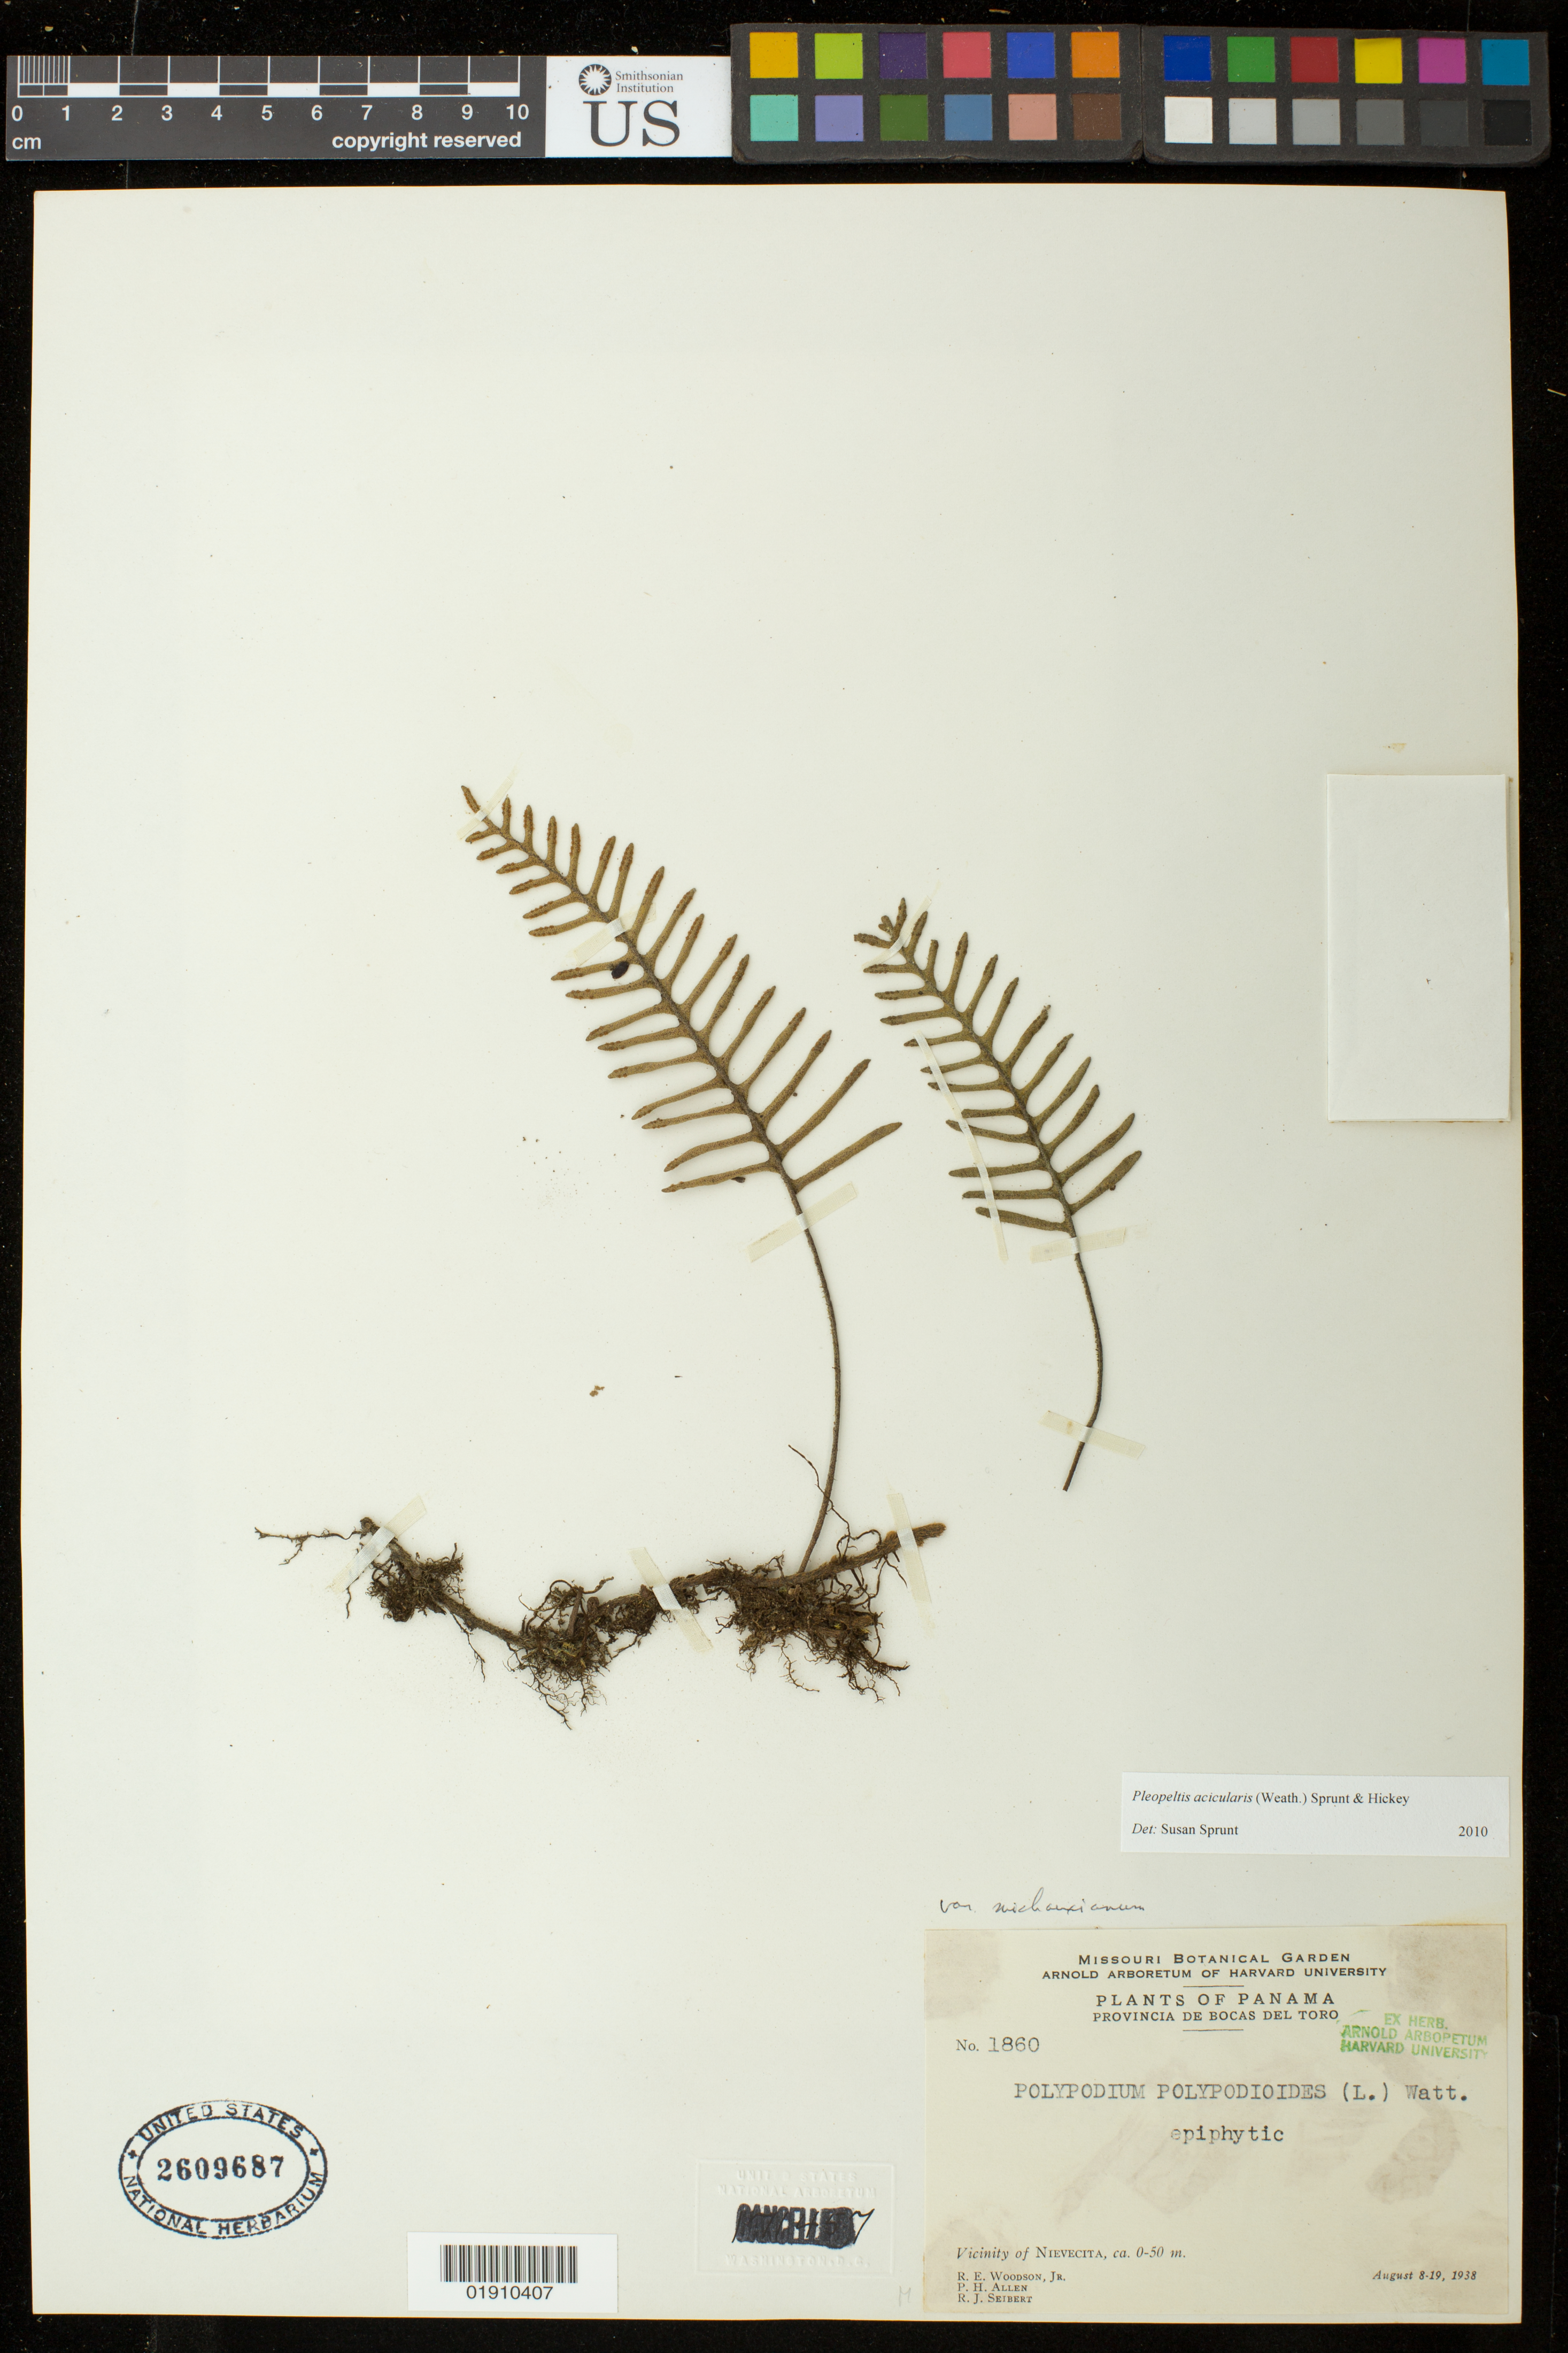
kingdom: Plantae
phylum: Tracheophyta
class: Polypodiopsida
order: Polypodiales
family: Polypodiaceae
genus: Pleopeltis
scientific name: Pleopeltis acicularis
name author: (Weath.) A.R. Sm. & Krömer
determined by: Sprunt, S. V.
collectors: R. E. Woodson, P. H. Allen & R. J. Seibert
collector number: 1860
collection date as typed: August 8-19, 1938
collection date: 1938-08-08/1938-08-19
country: Panama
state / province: Bocas del Toro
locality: Provincia de Bocas Del Toro, vicinity of Nievecita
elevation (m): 0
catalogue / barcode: US 2609687